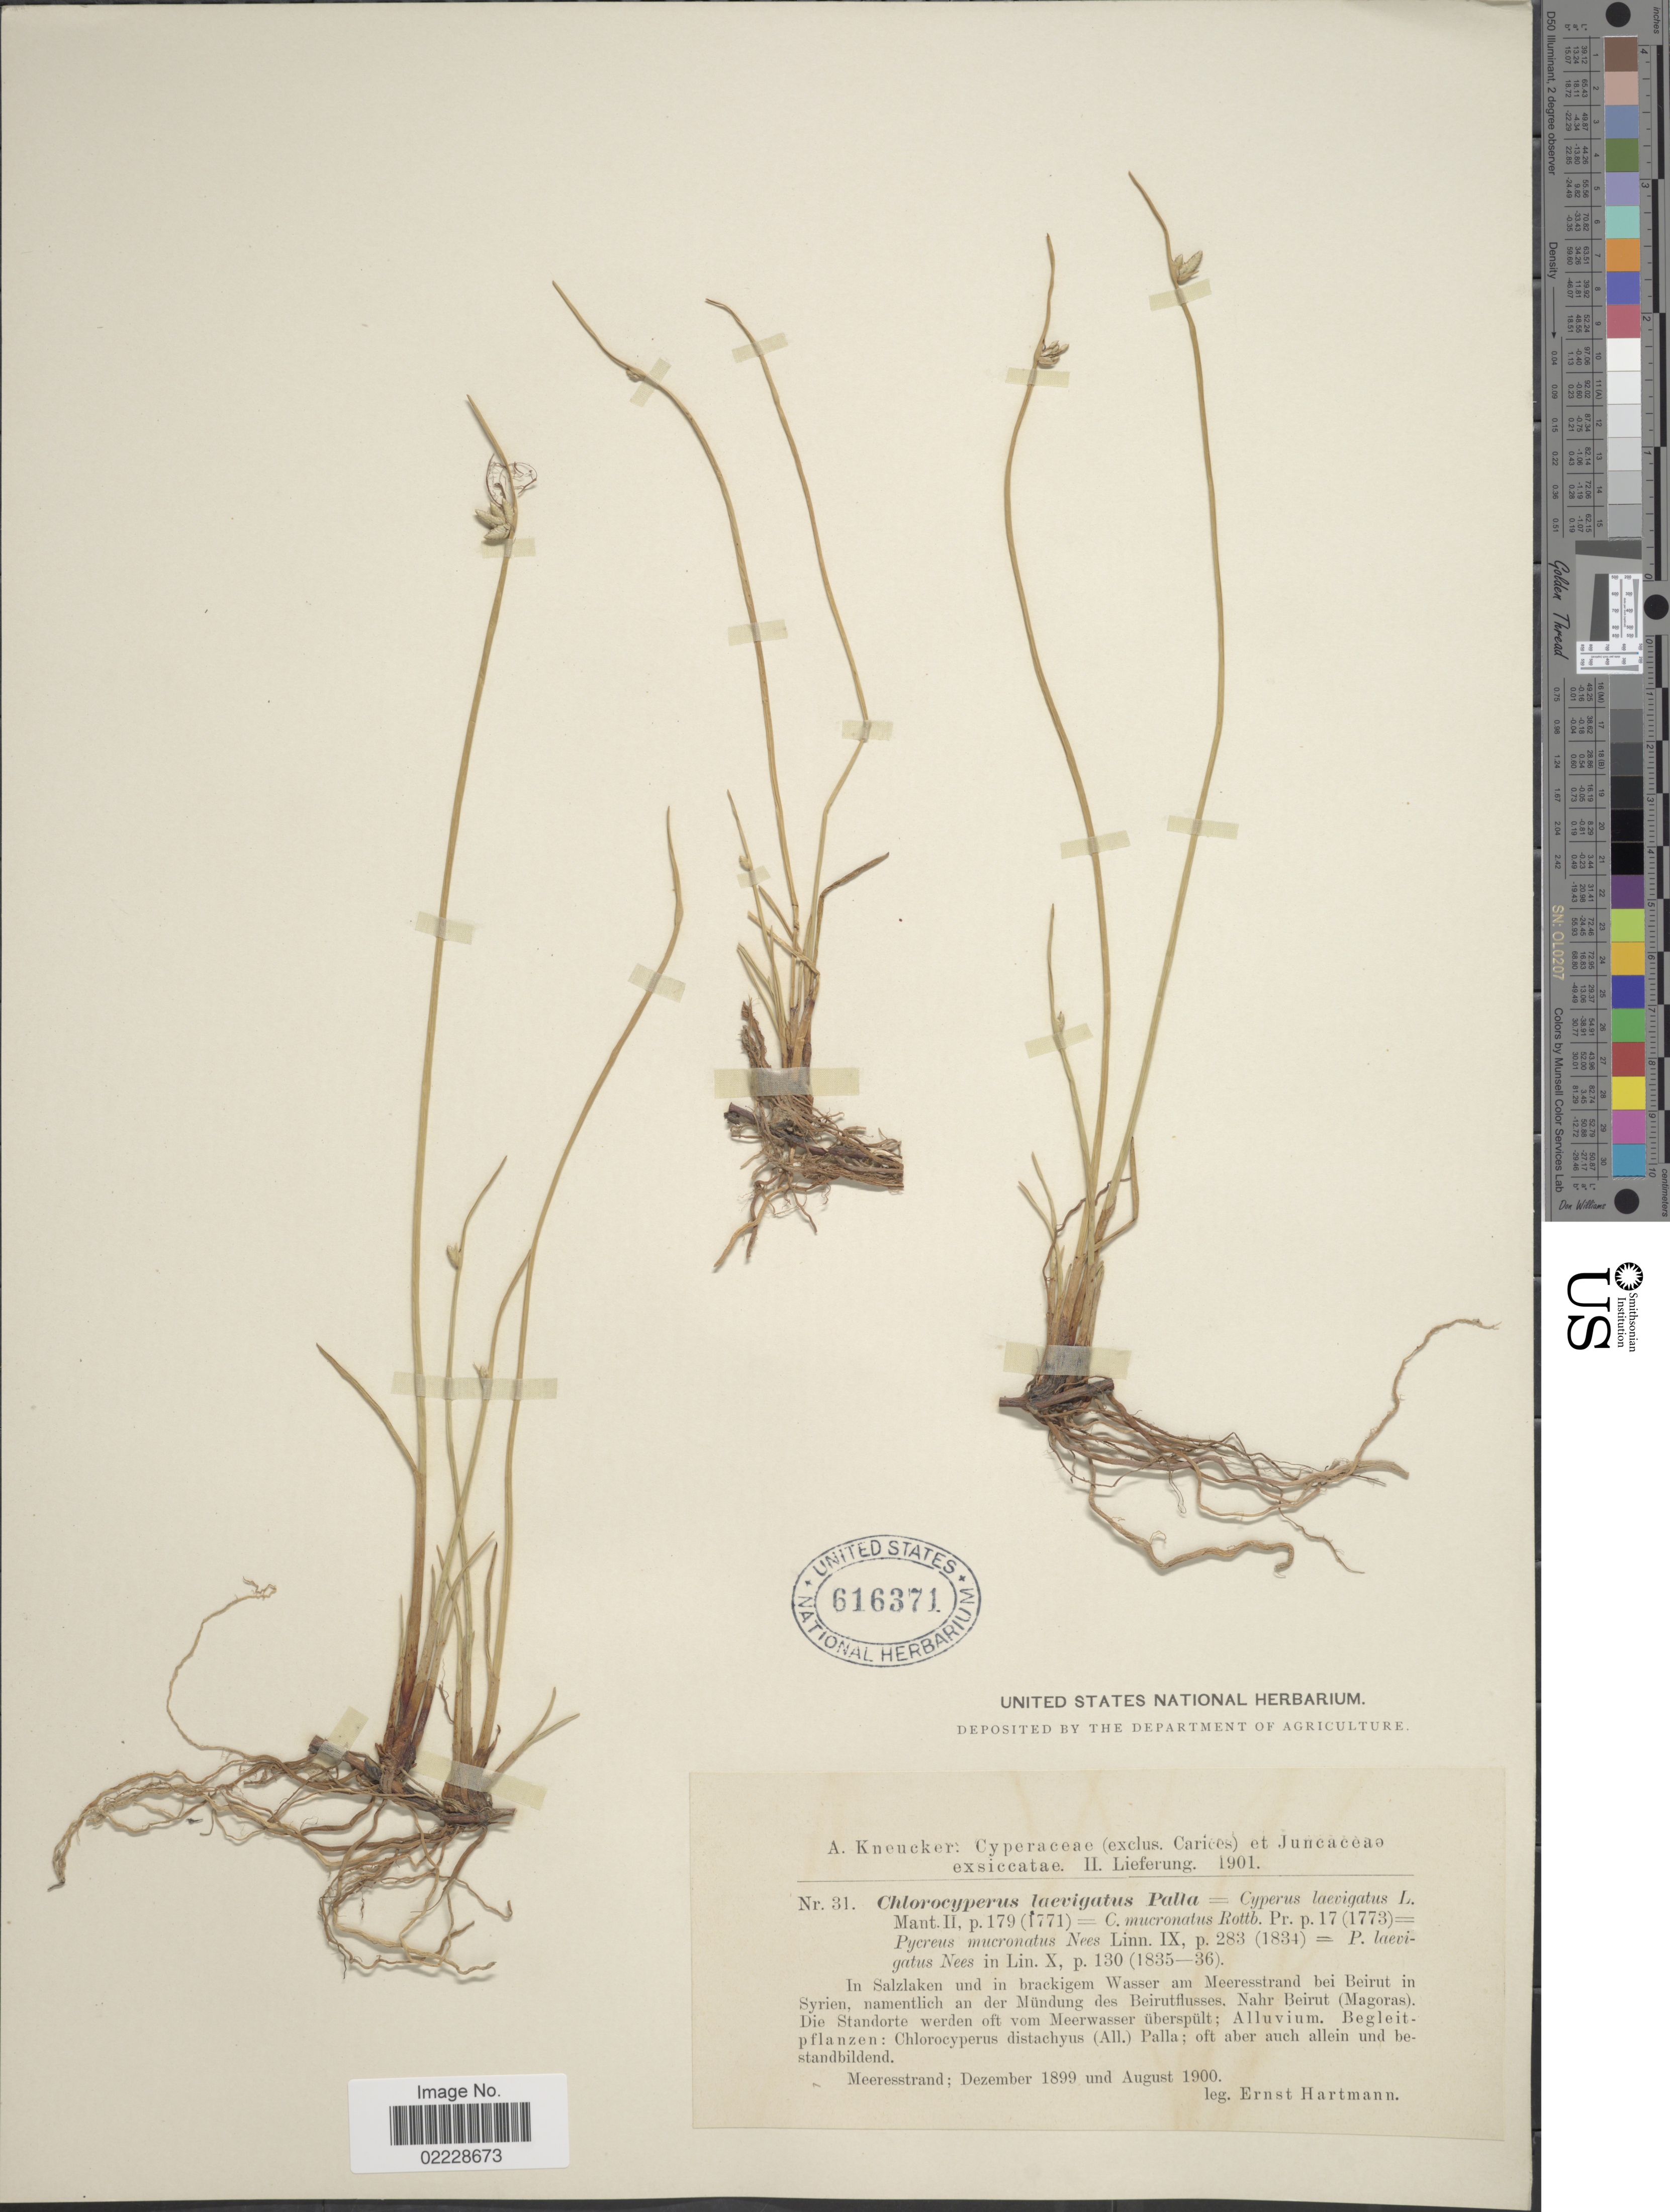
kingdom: Plantae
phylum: Tracheophyta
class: Liliopsida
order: Poales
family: Cyperaceae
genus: Cyperus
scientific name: Cyperus laevigatus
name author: L.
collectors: E. Hartmann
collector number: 31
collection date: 1899-12/1900-08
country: Lebanon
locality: Meeresstrand. In Salzlaken und in brackigem Wasser am meeresstrand bei Beirut in Syrien, nametlich an der Mundung des Beirutflusses. Nahr Beirut (Magoras)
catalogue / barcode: US 616371